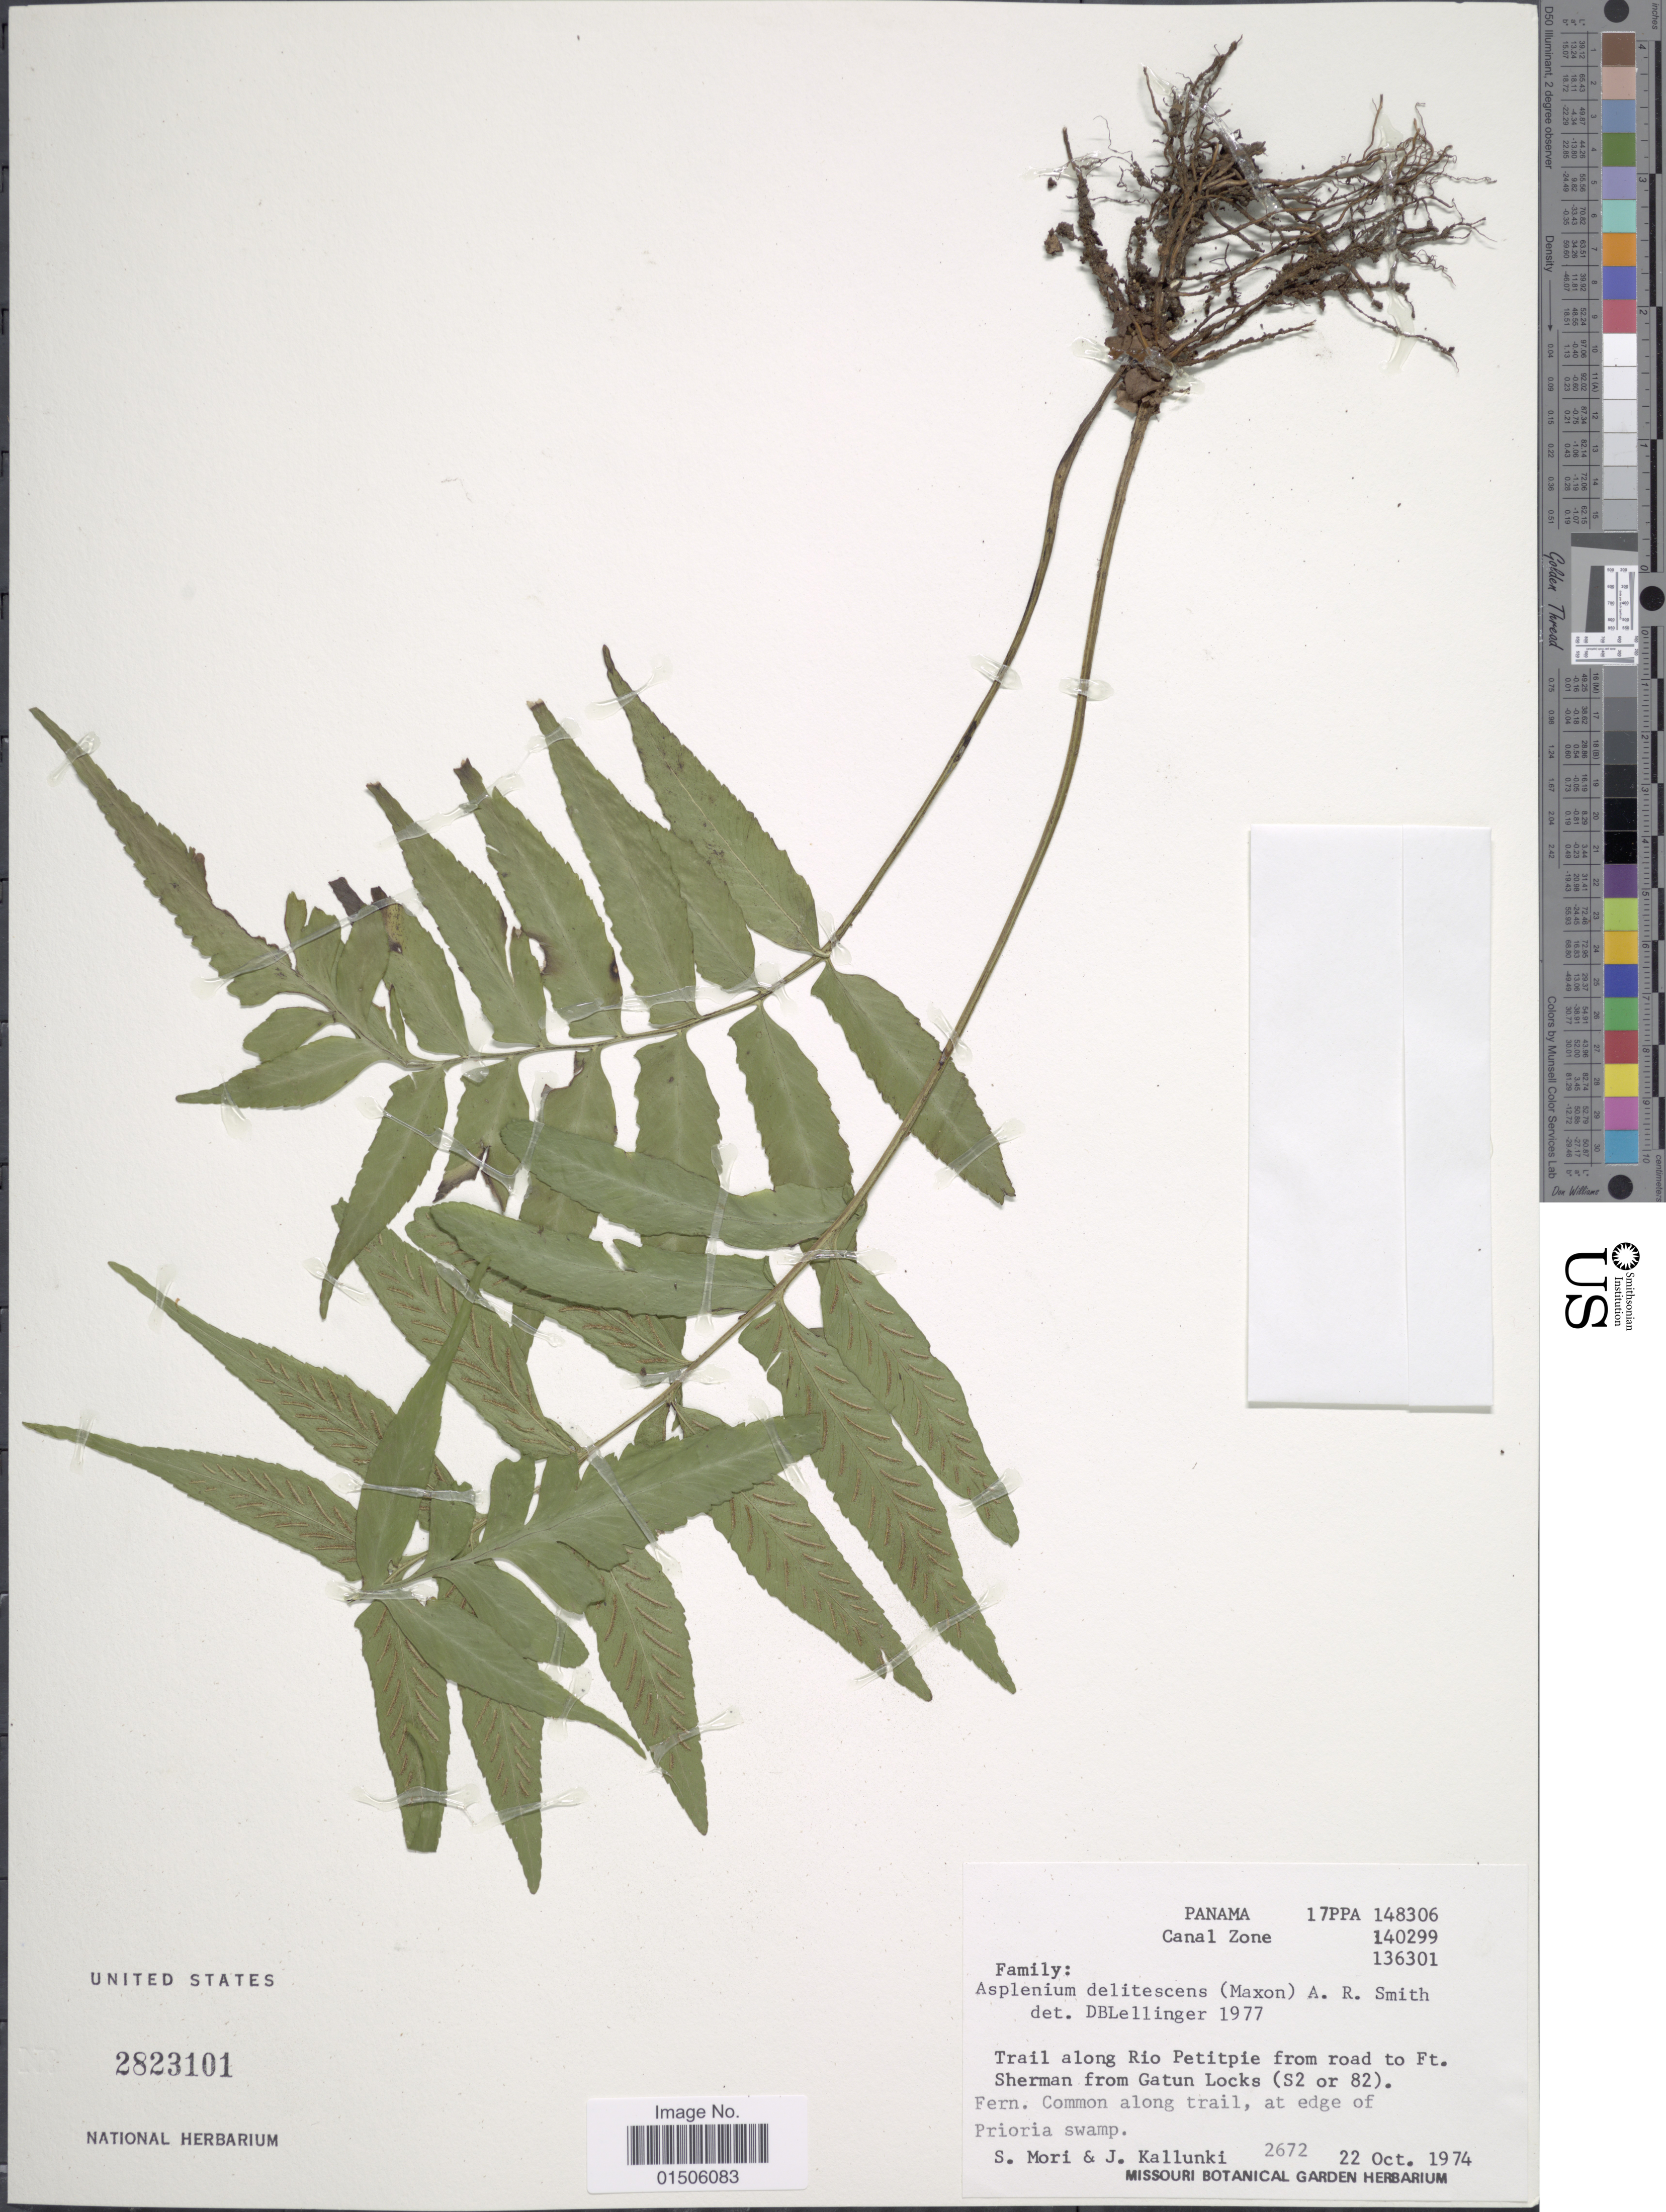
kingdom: Plantae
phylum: Tracheophyta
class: Polypodiopsida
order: Polypodiales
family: Aspleniaceae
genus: Asplenium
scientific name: Asplenium delitescens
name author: (Maxon) L.D. Gómez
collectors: S. Mori & J. Kallunki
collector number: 2672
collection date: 1974-10-22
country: Panama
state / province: Colón / Panamá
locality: Canal Zone, Trail along Rio Petitpie from road to Ft Sherman from Gatun Locks (S2 or S8). Fern. Common along trail, at edge of Prioria swamp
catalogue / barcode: US 2823101